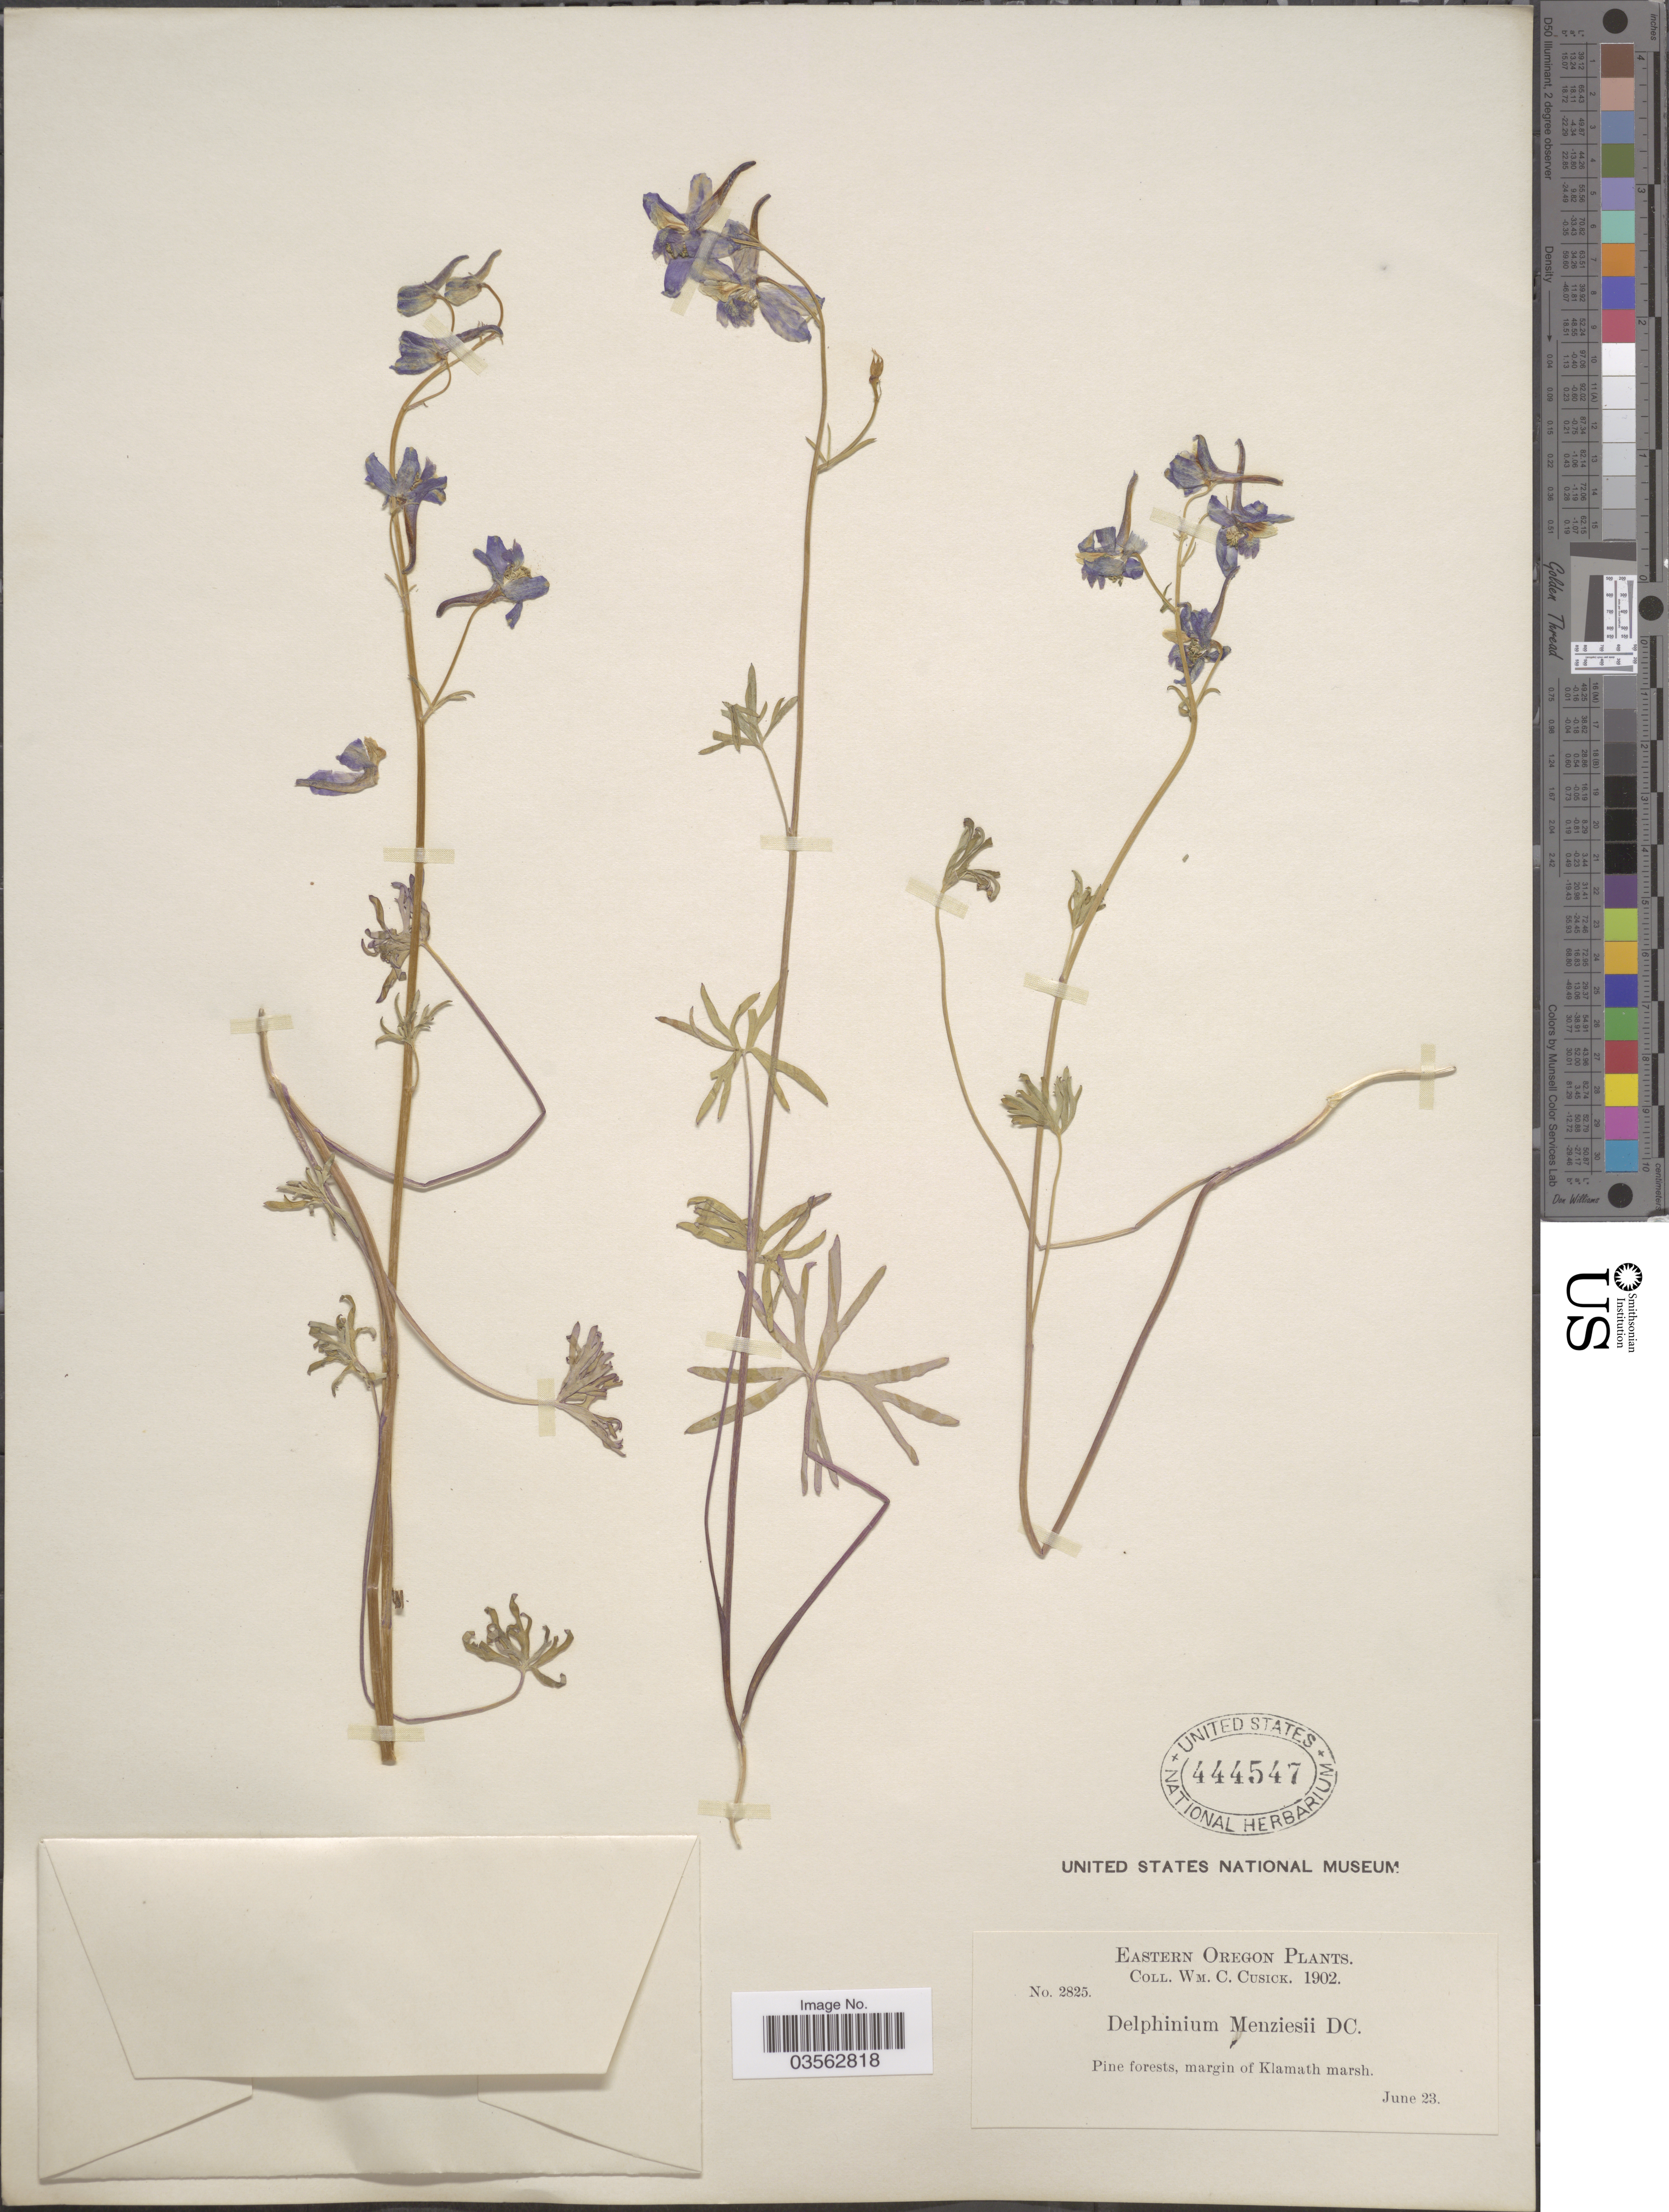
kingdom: Plantae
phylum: Tracheophyta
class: Magnoliopsida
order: Ranunculales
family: Ranunculaceae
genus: Delphinium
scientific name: Delphinium columbianum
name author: Greene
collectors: W. C. Cusick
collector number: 2825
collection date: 1902-06-23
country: United States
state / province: Oregon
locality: Eastern Oregon. Pine forests, margin of Klamath marsh.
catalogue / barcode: US 444547